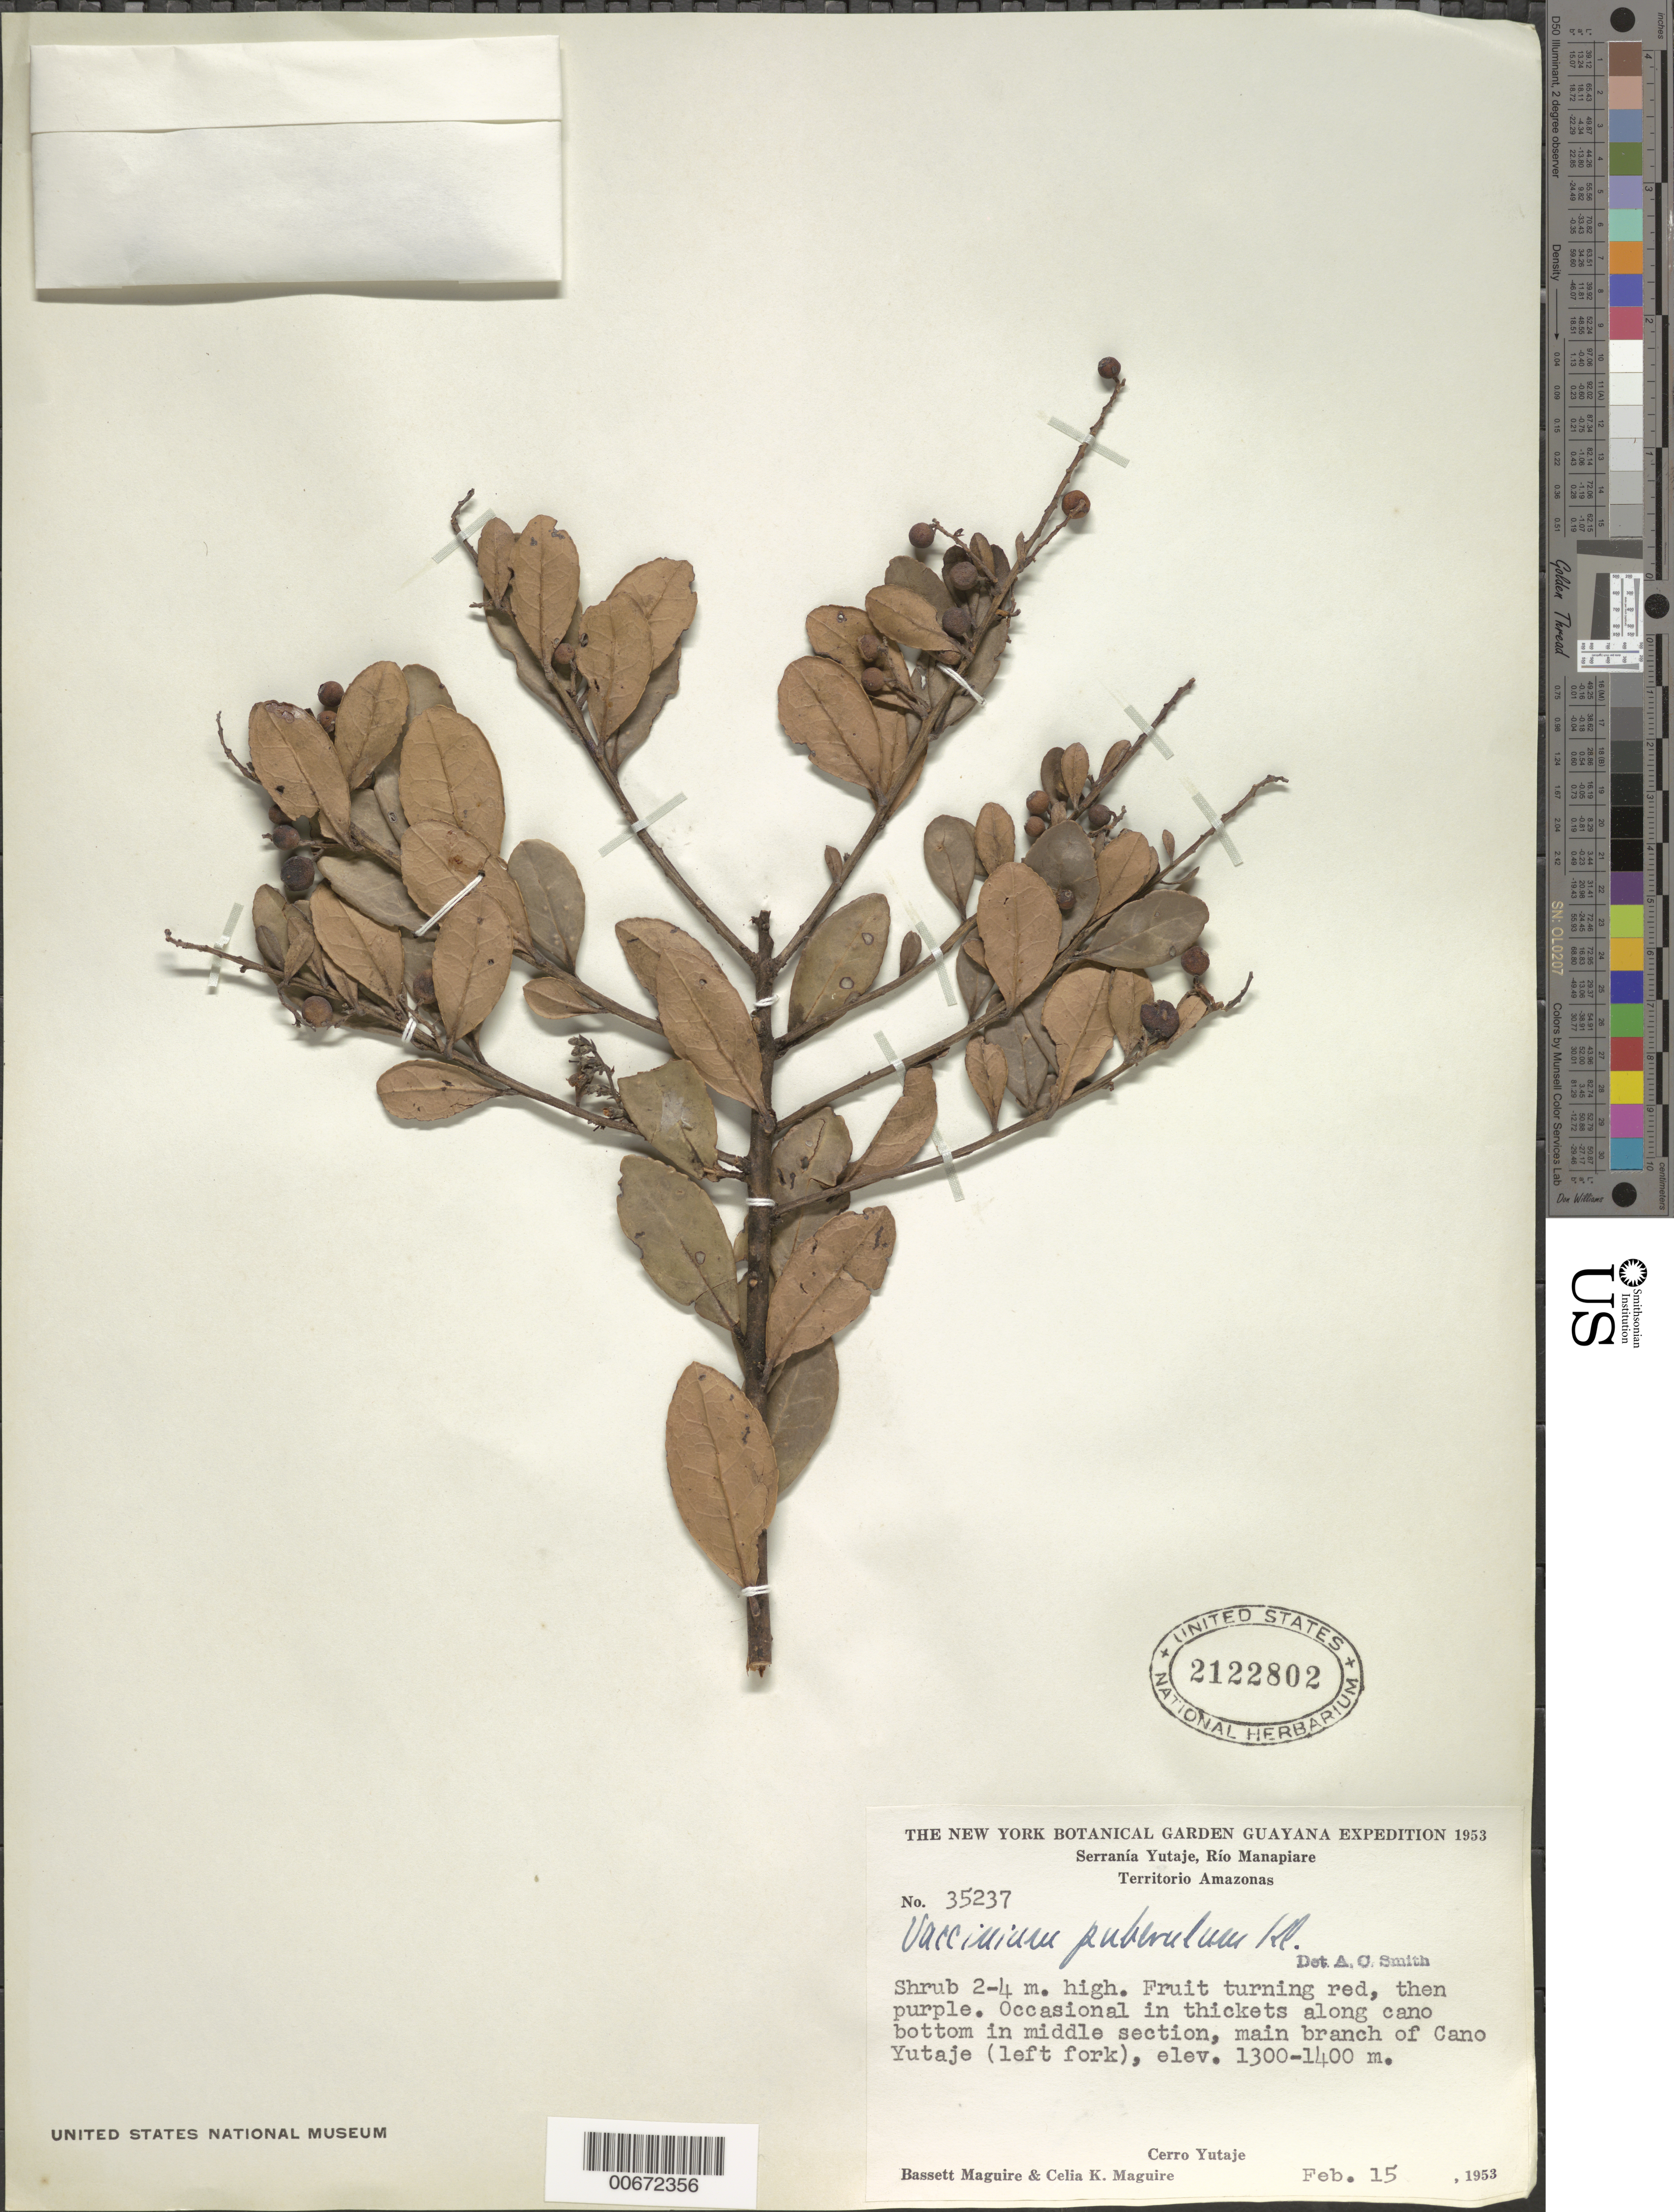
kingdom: Plantae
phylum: Tracheophyta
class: Magnoliopsida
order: Ericales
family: Ericaceae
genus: Vaccinium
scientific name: Vaccinium puberulum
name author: Klotzsch ex Meisn.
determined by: Smith, A. C.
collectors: B. Maguire & C. K. Maguire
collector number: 35237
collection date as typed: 15-Feb-53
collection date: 1953-02-15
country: Venezuela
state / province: Amazonas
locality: Cerro Yutajé, main branch of Caño Yutajé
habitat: Thickets along Caño bottom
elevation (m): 1300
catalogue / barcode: US 2122802